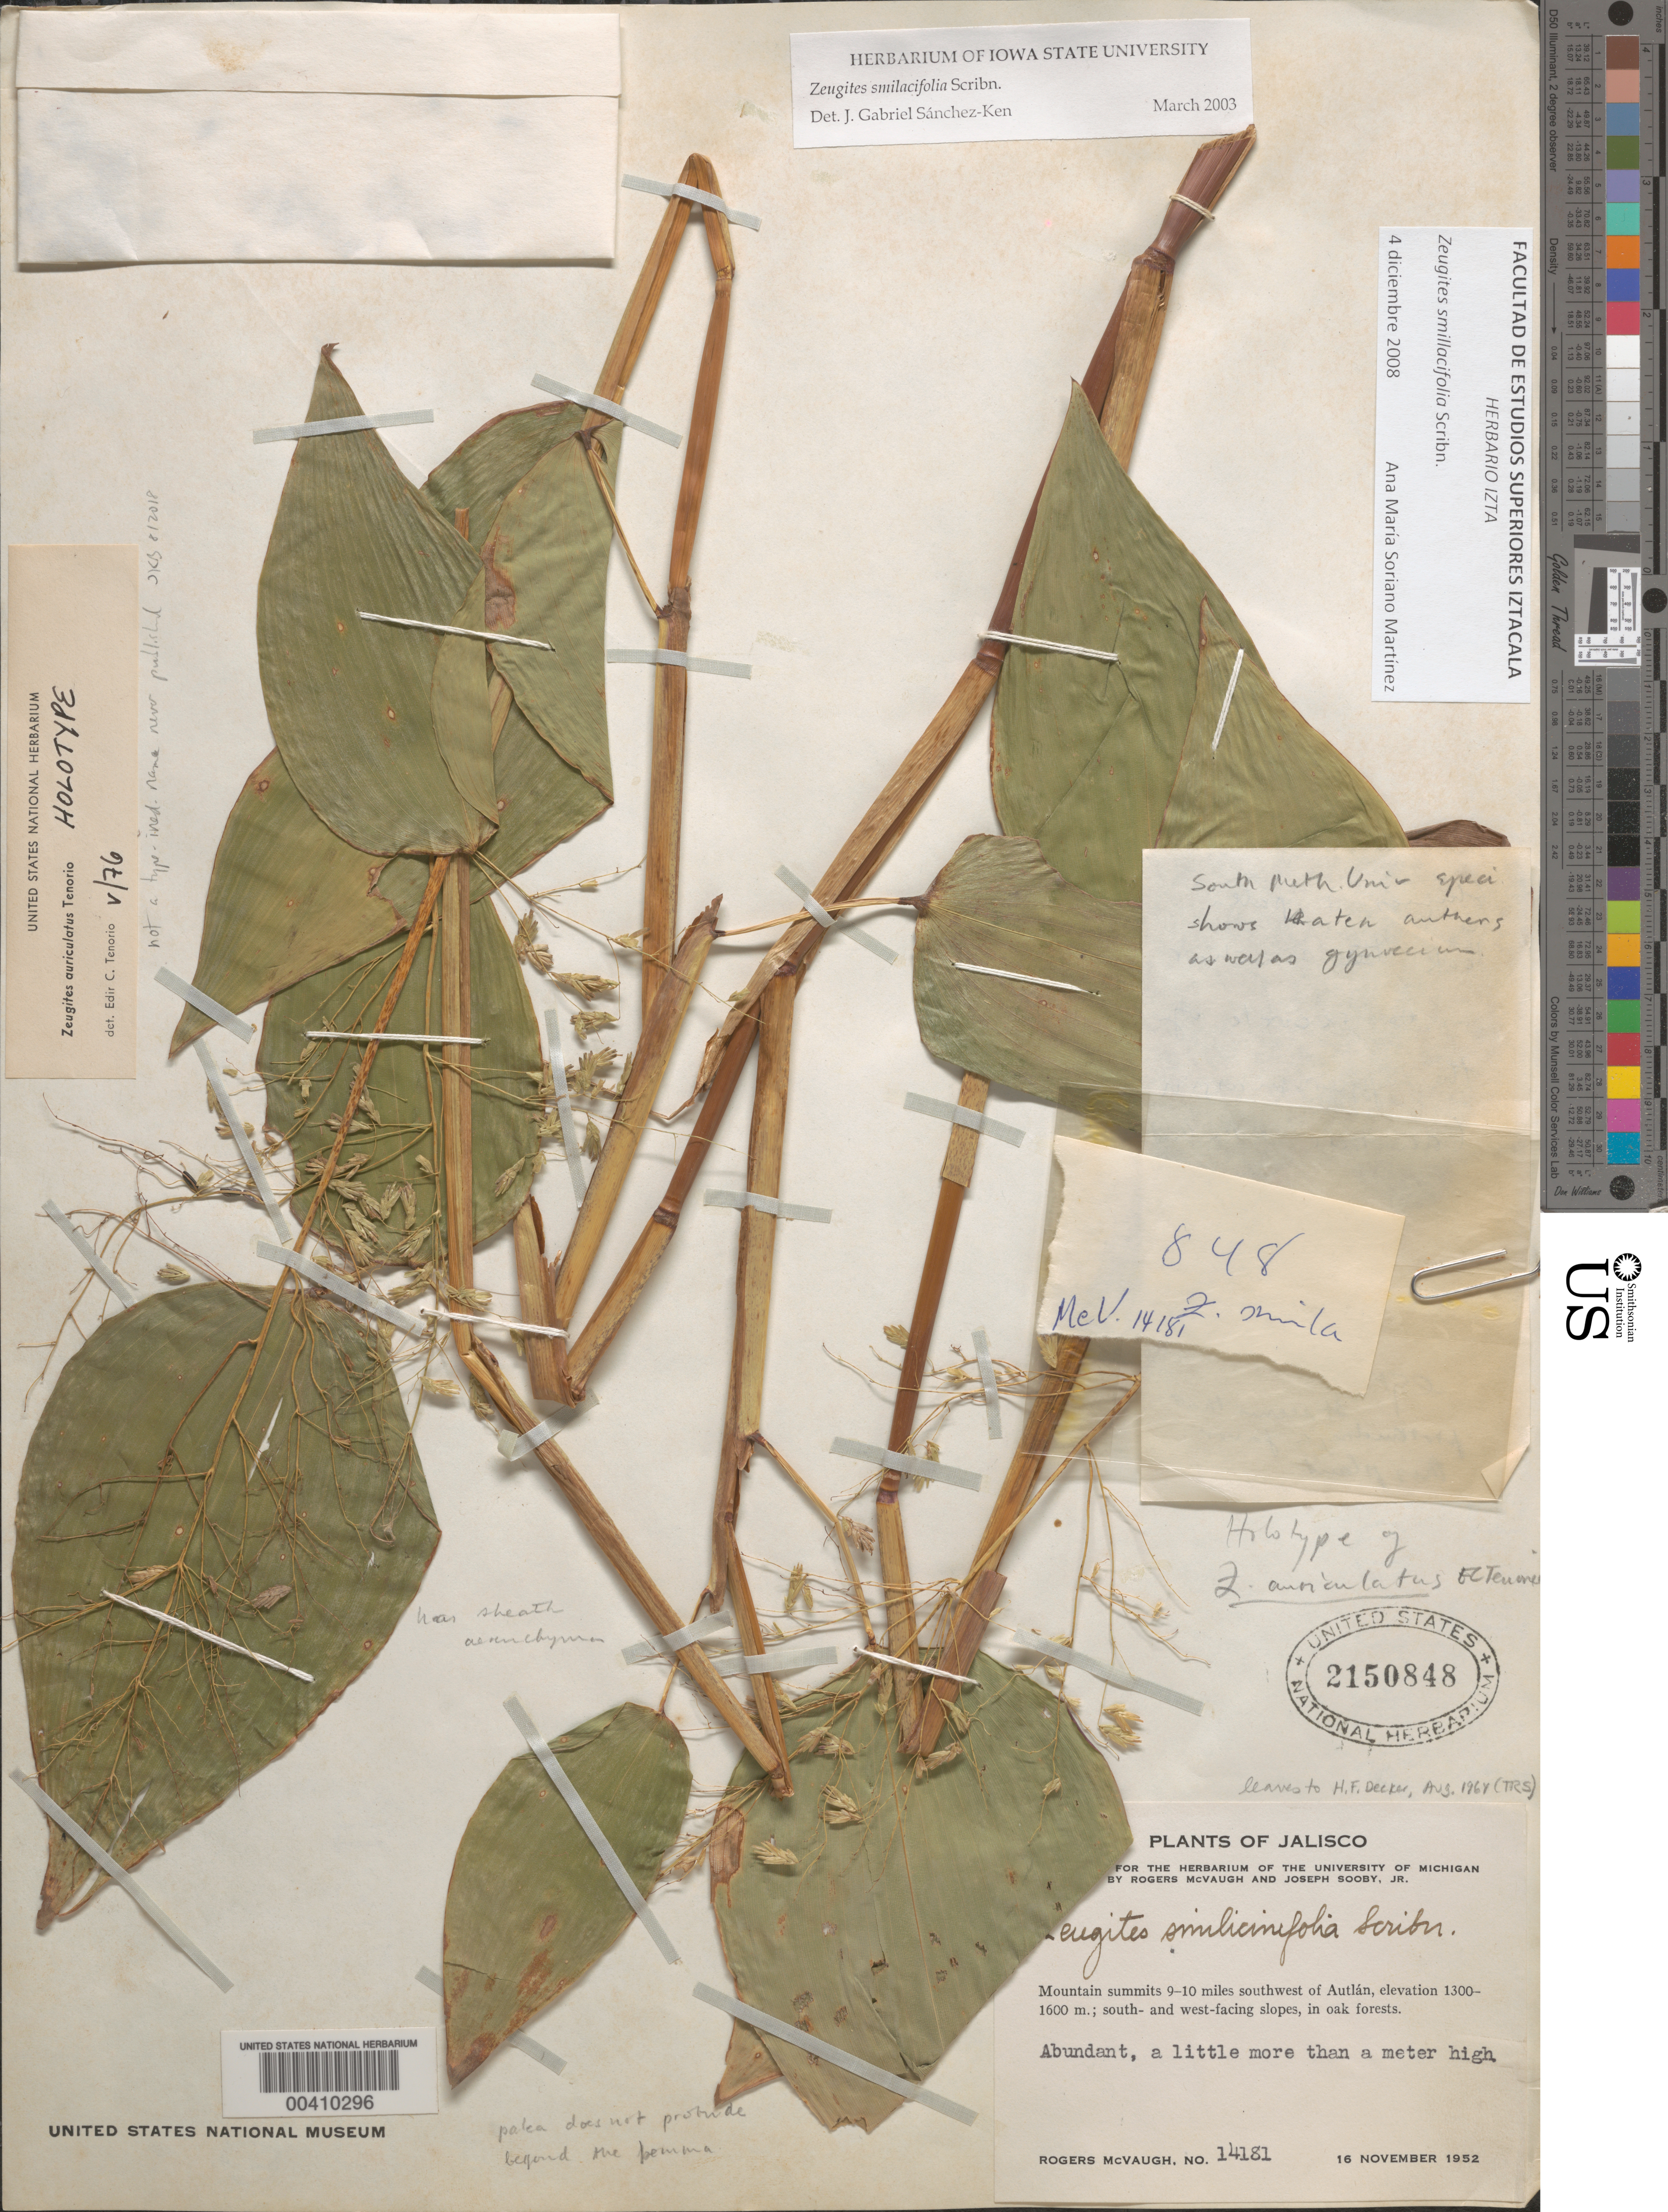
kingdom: Plantae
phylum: Tracheophyta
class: Liliopsida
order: Poales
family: Poaceae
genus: Zeugites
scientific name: Zeugites smilacifolius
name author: Scribn.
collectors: R. McVaugh & J. Sooby Jr.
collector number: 14181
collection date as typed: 16 Nov 1952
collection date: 1952-11-16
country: Mexico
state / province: Jalisco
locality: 9-10 mi SW of Autlán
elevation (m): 1300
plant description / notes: Annotated by E.C. Tenorio (1976) as holotype of Zeugites auriculatus Tenorio, apparently an ined. name never published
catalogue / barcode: US 2150848